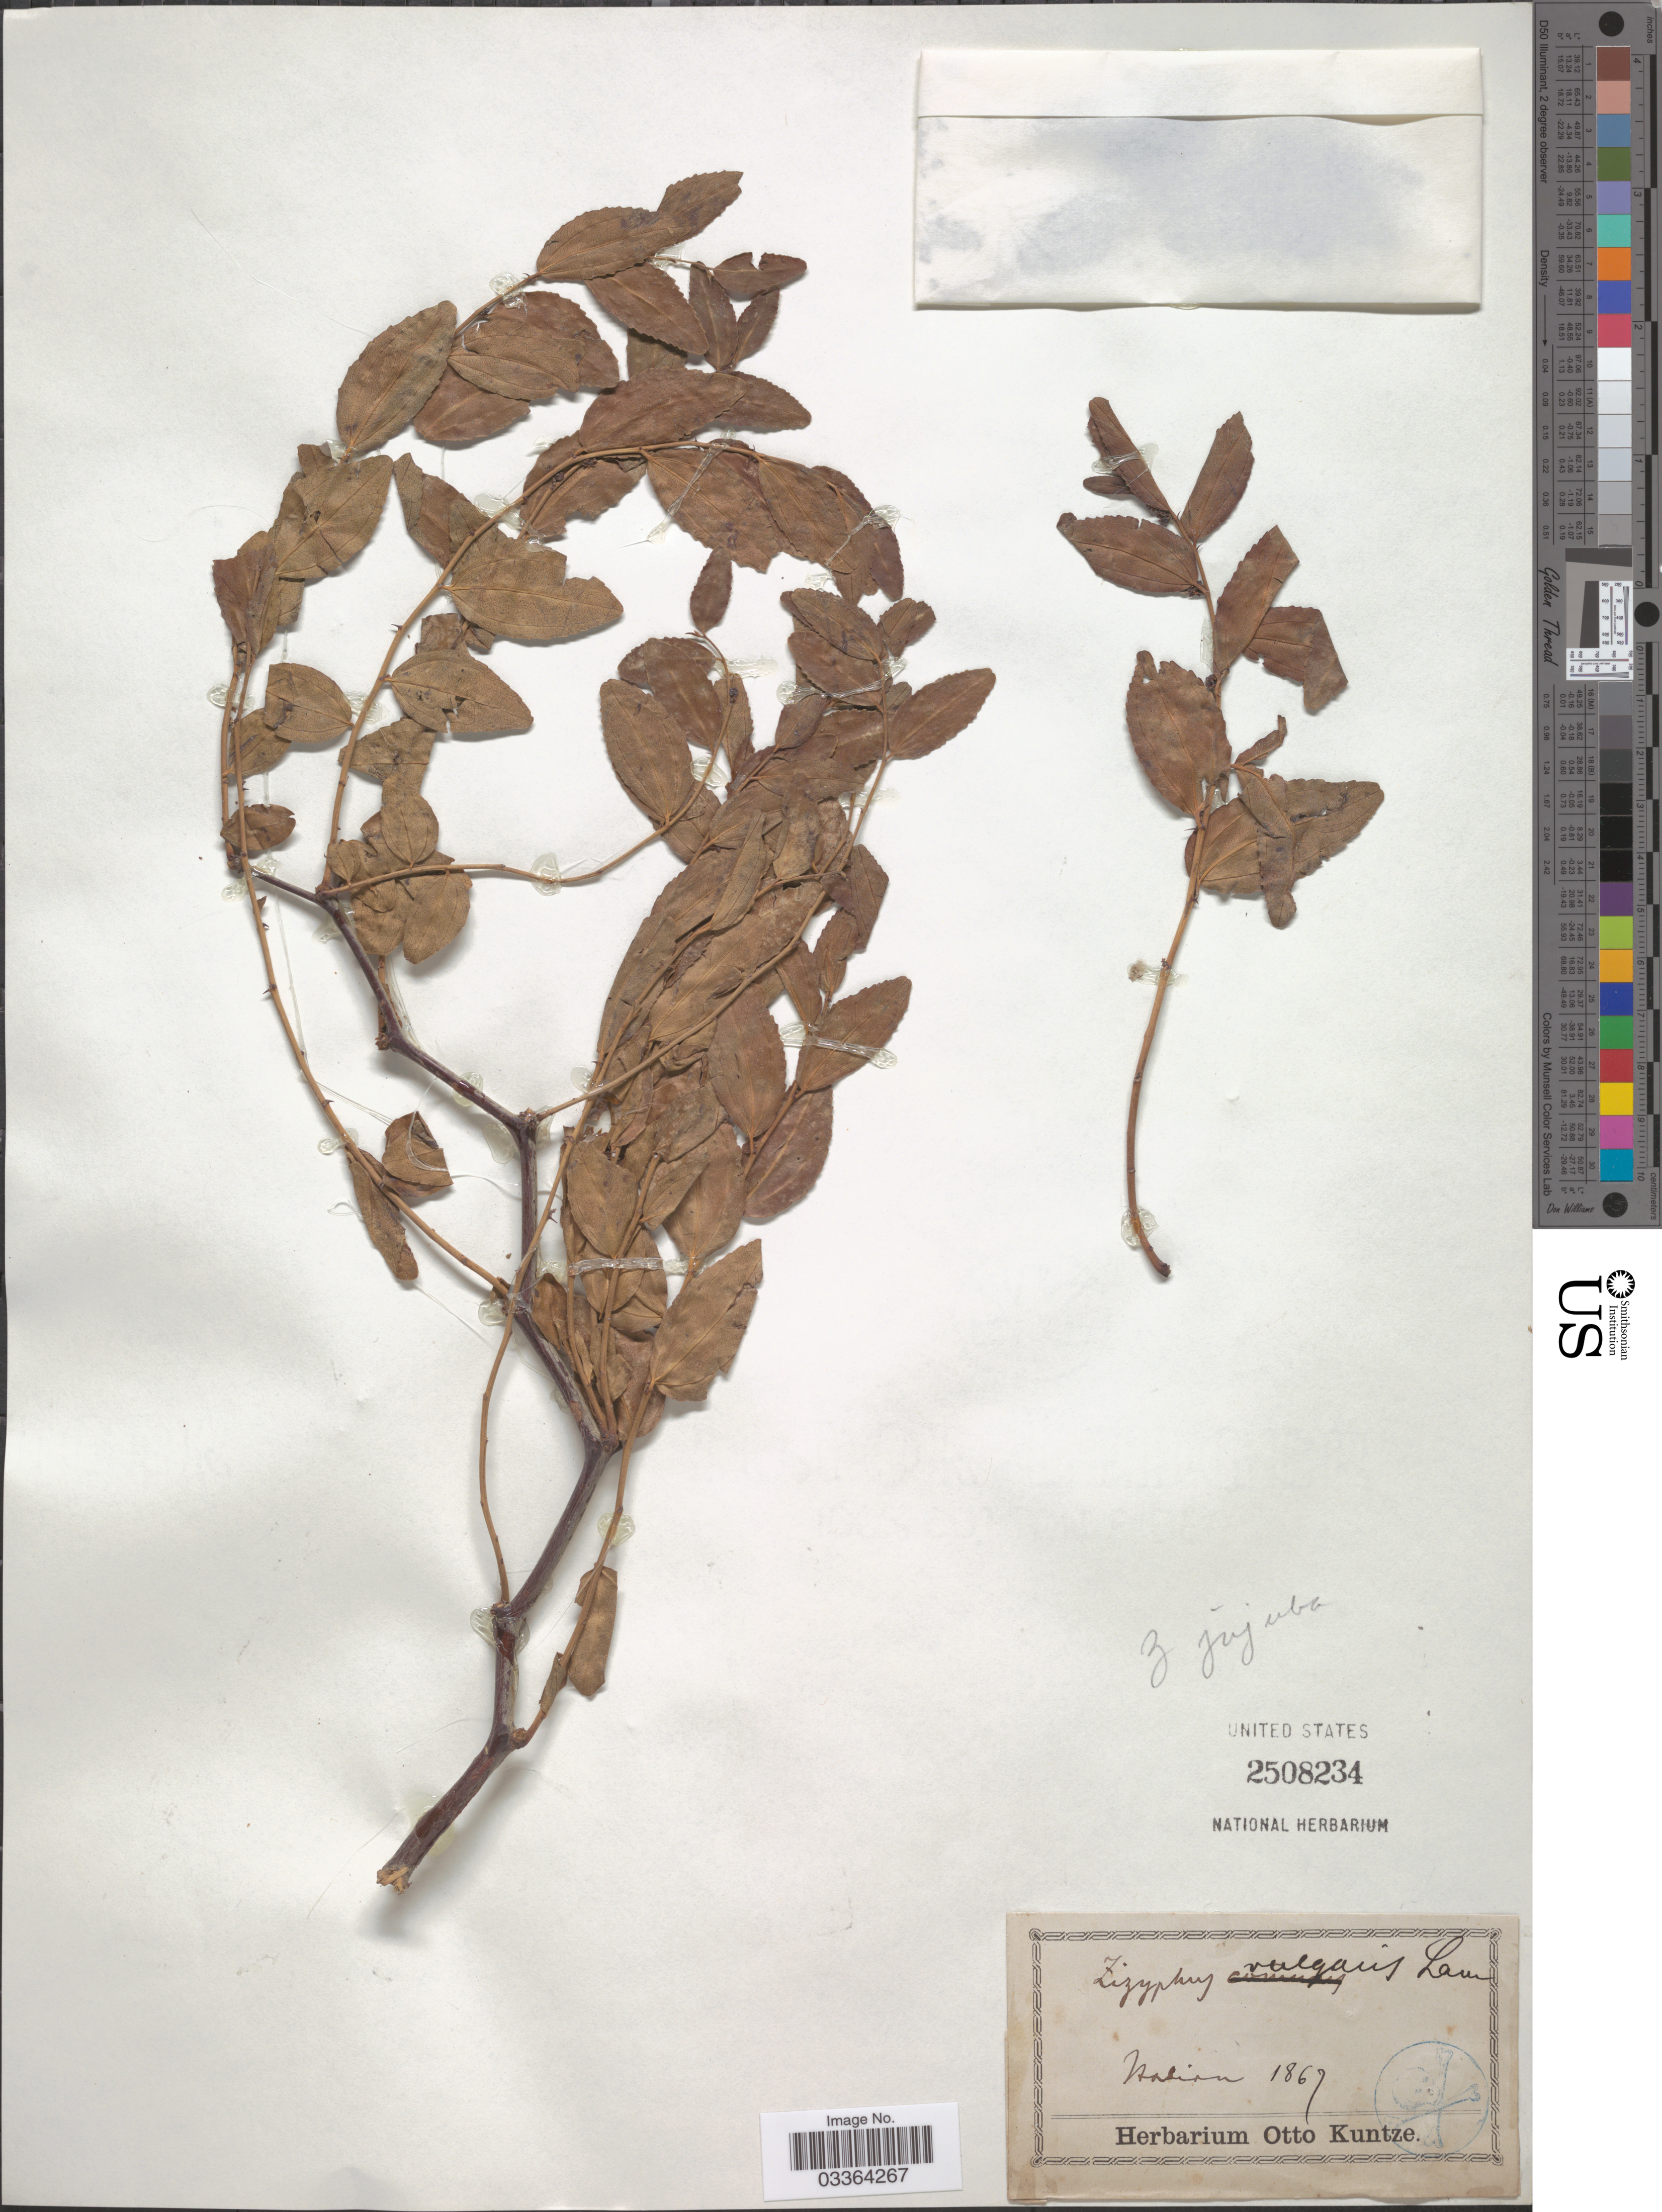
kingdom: Plantae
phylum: Tracheophyta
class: Magnoliopsida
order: Rosales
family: Rhamnaceae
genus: Ziziphus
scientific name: Ziziphus jujuba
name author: Mill.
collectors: ex herb. Otto Kuntze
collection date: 1867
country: Italy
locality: Italien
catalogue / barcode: US 2508234